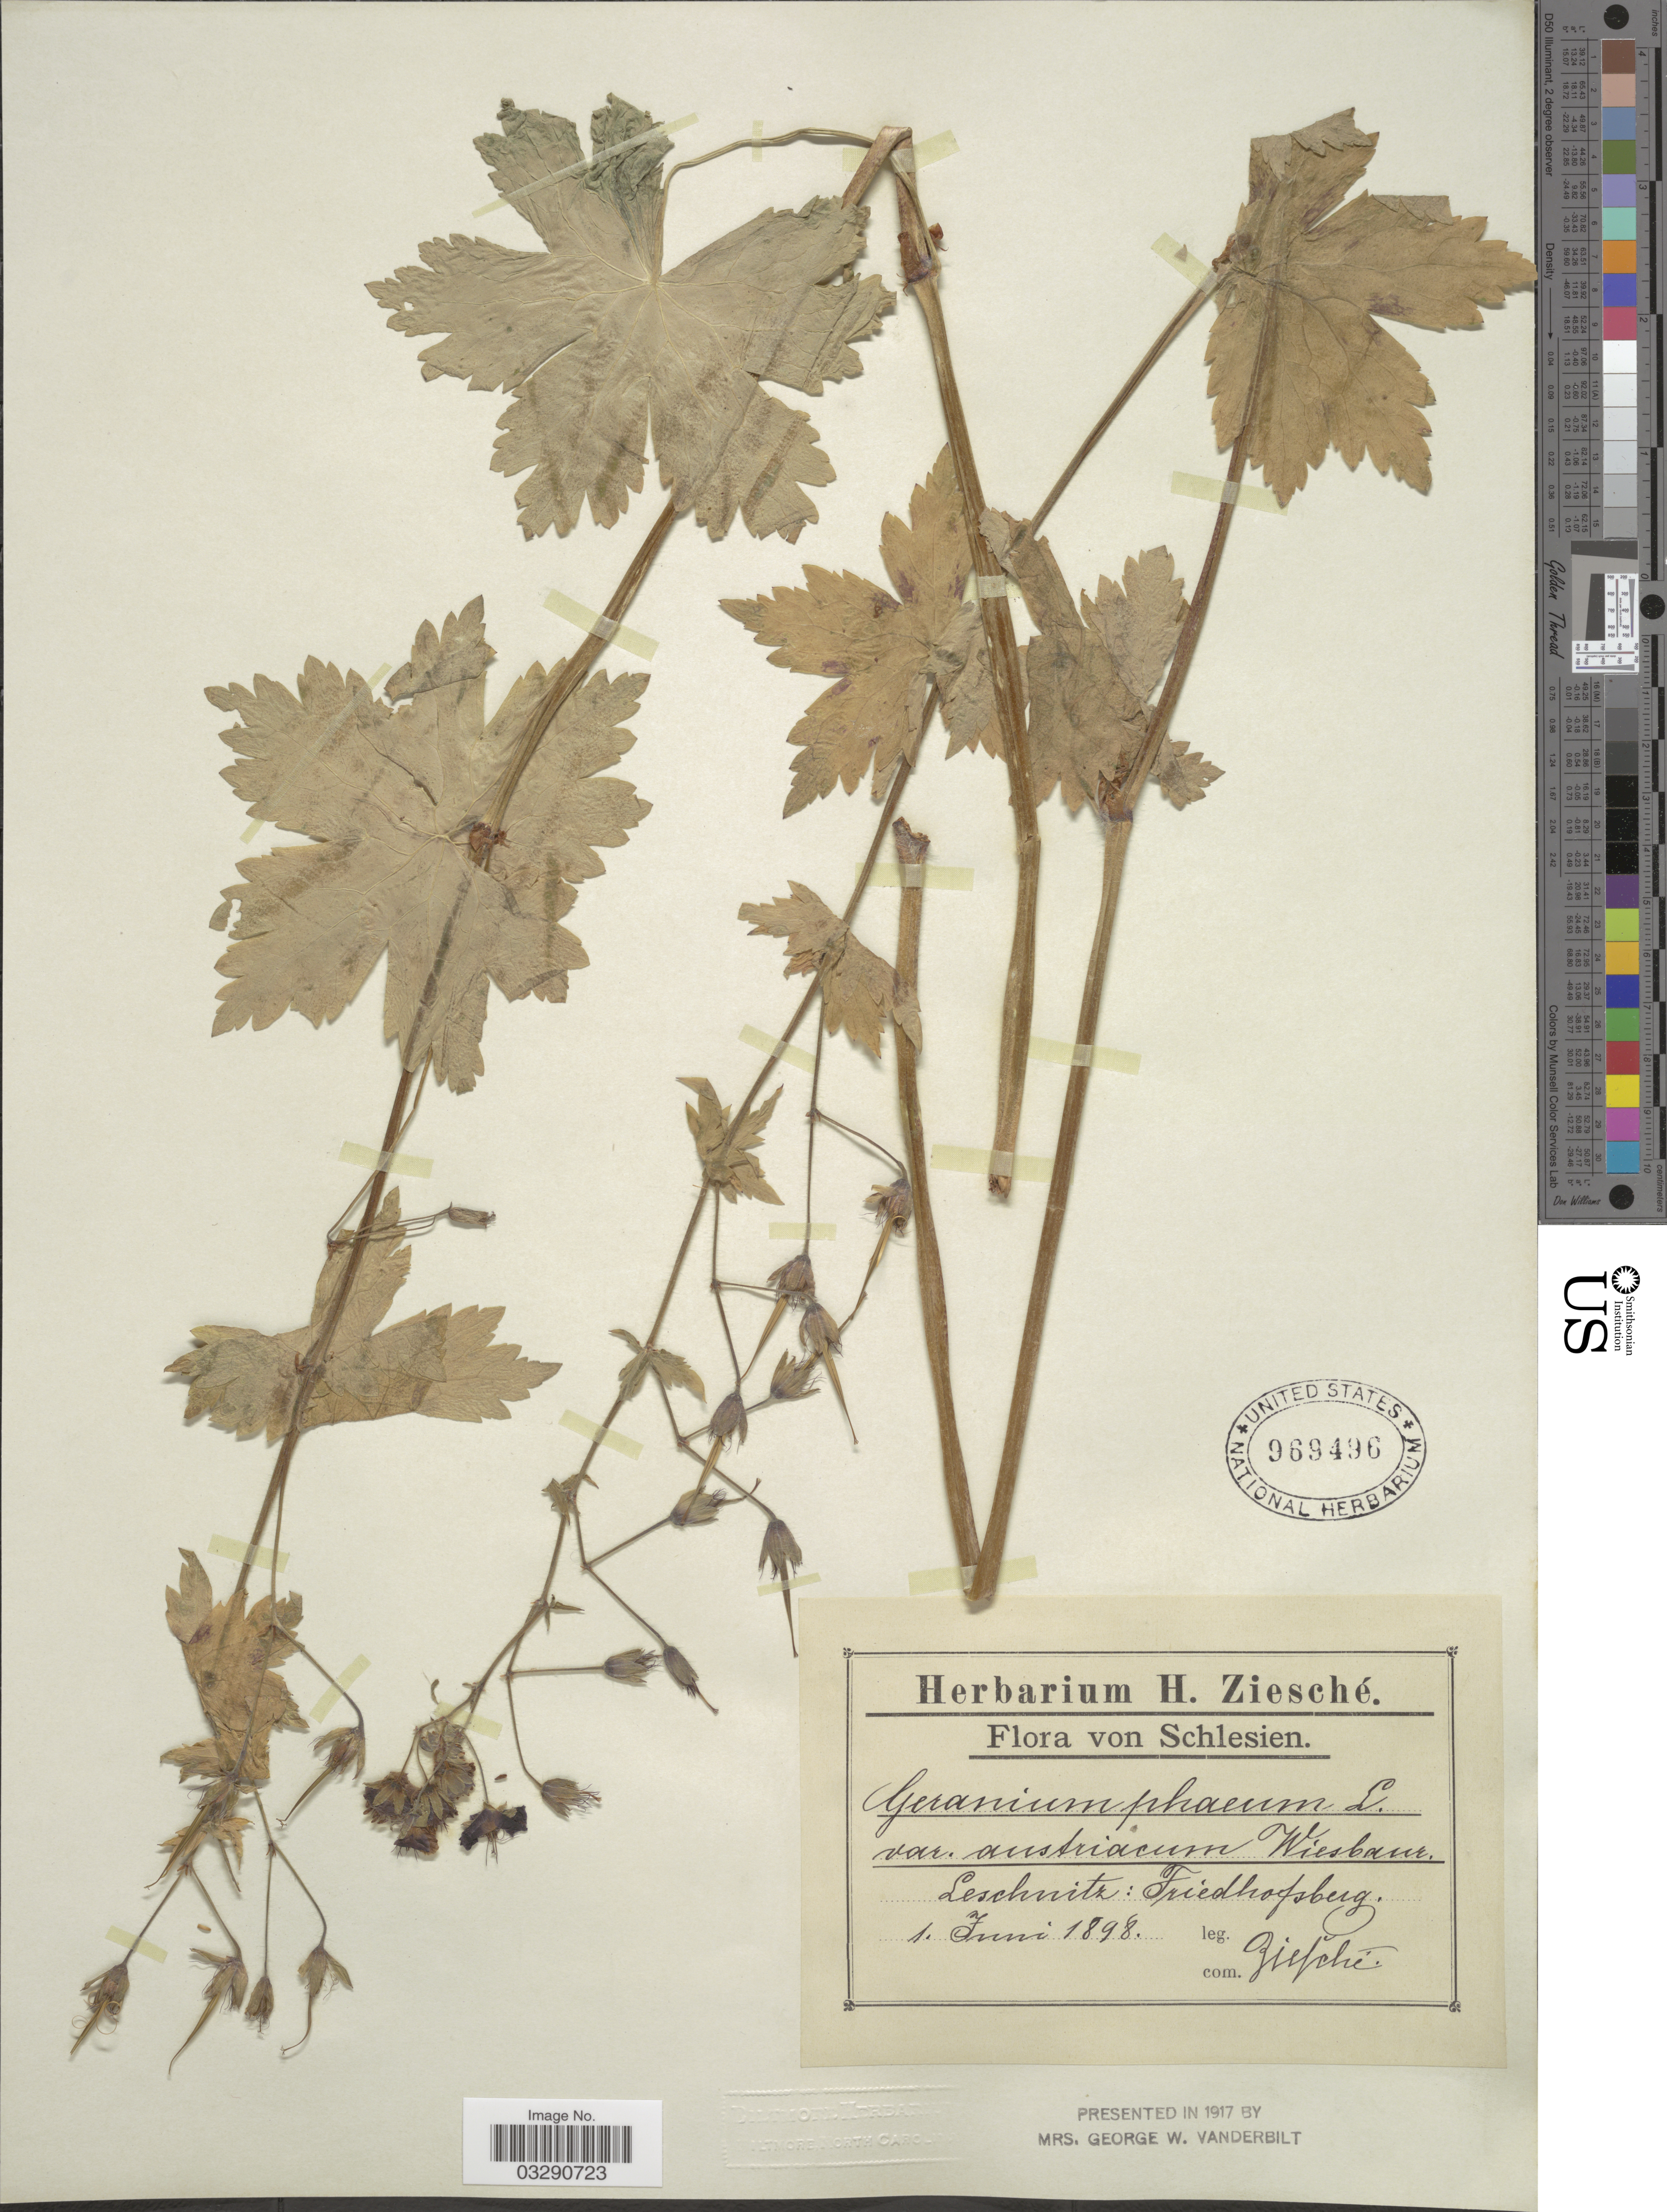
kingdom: Plantae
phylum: Tracheophyta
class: Magnoliopsida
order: Geraniales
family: Geraniaceae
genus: Geranium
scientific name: Geranium phaeum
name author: L.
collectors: Ziesché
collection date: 1898-06-01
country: Poland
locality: Schlesien. Leschnitz: Friedhofsberg.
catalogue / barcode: US 969496